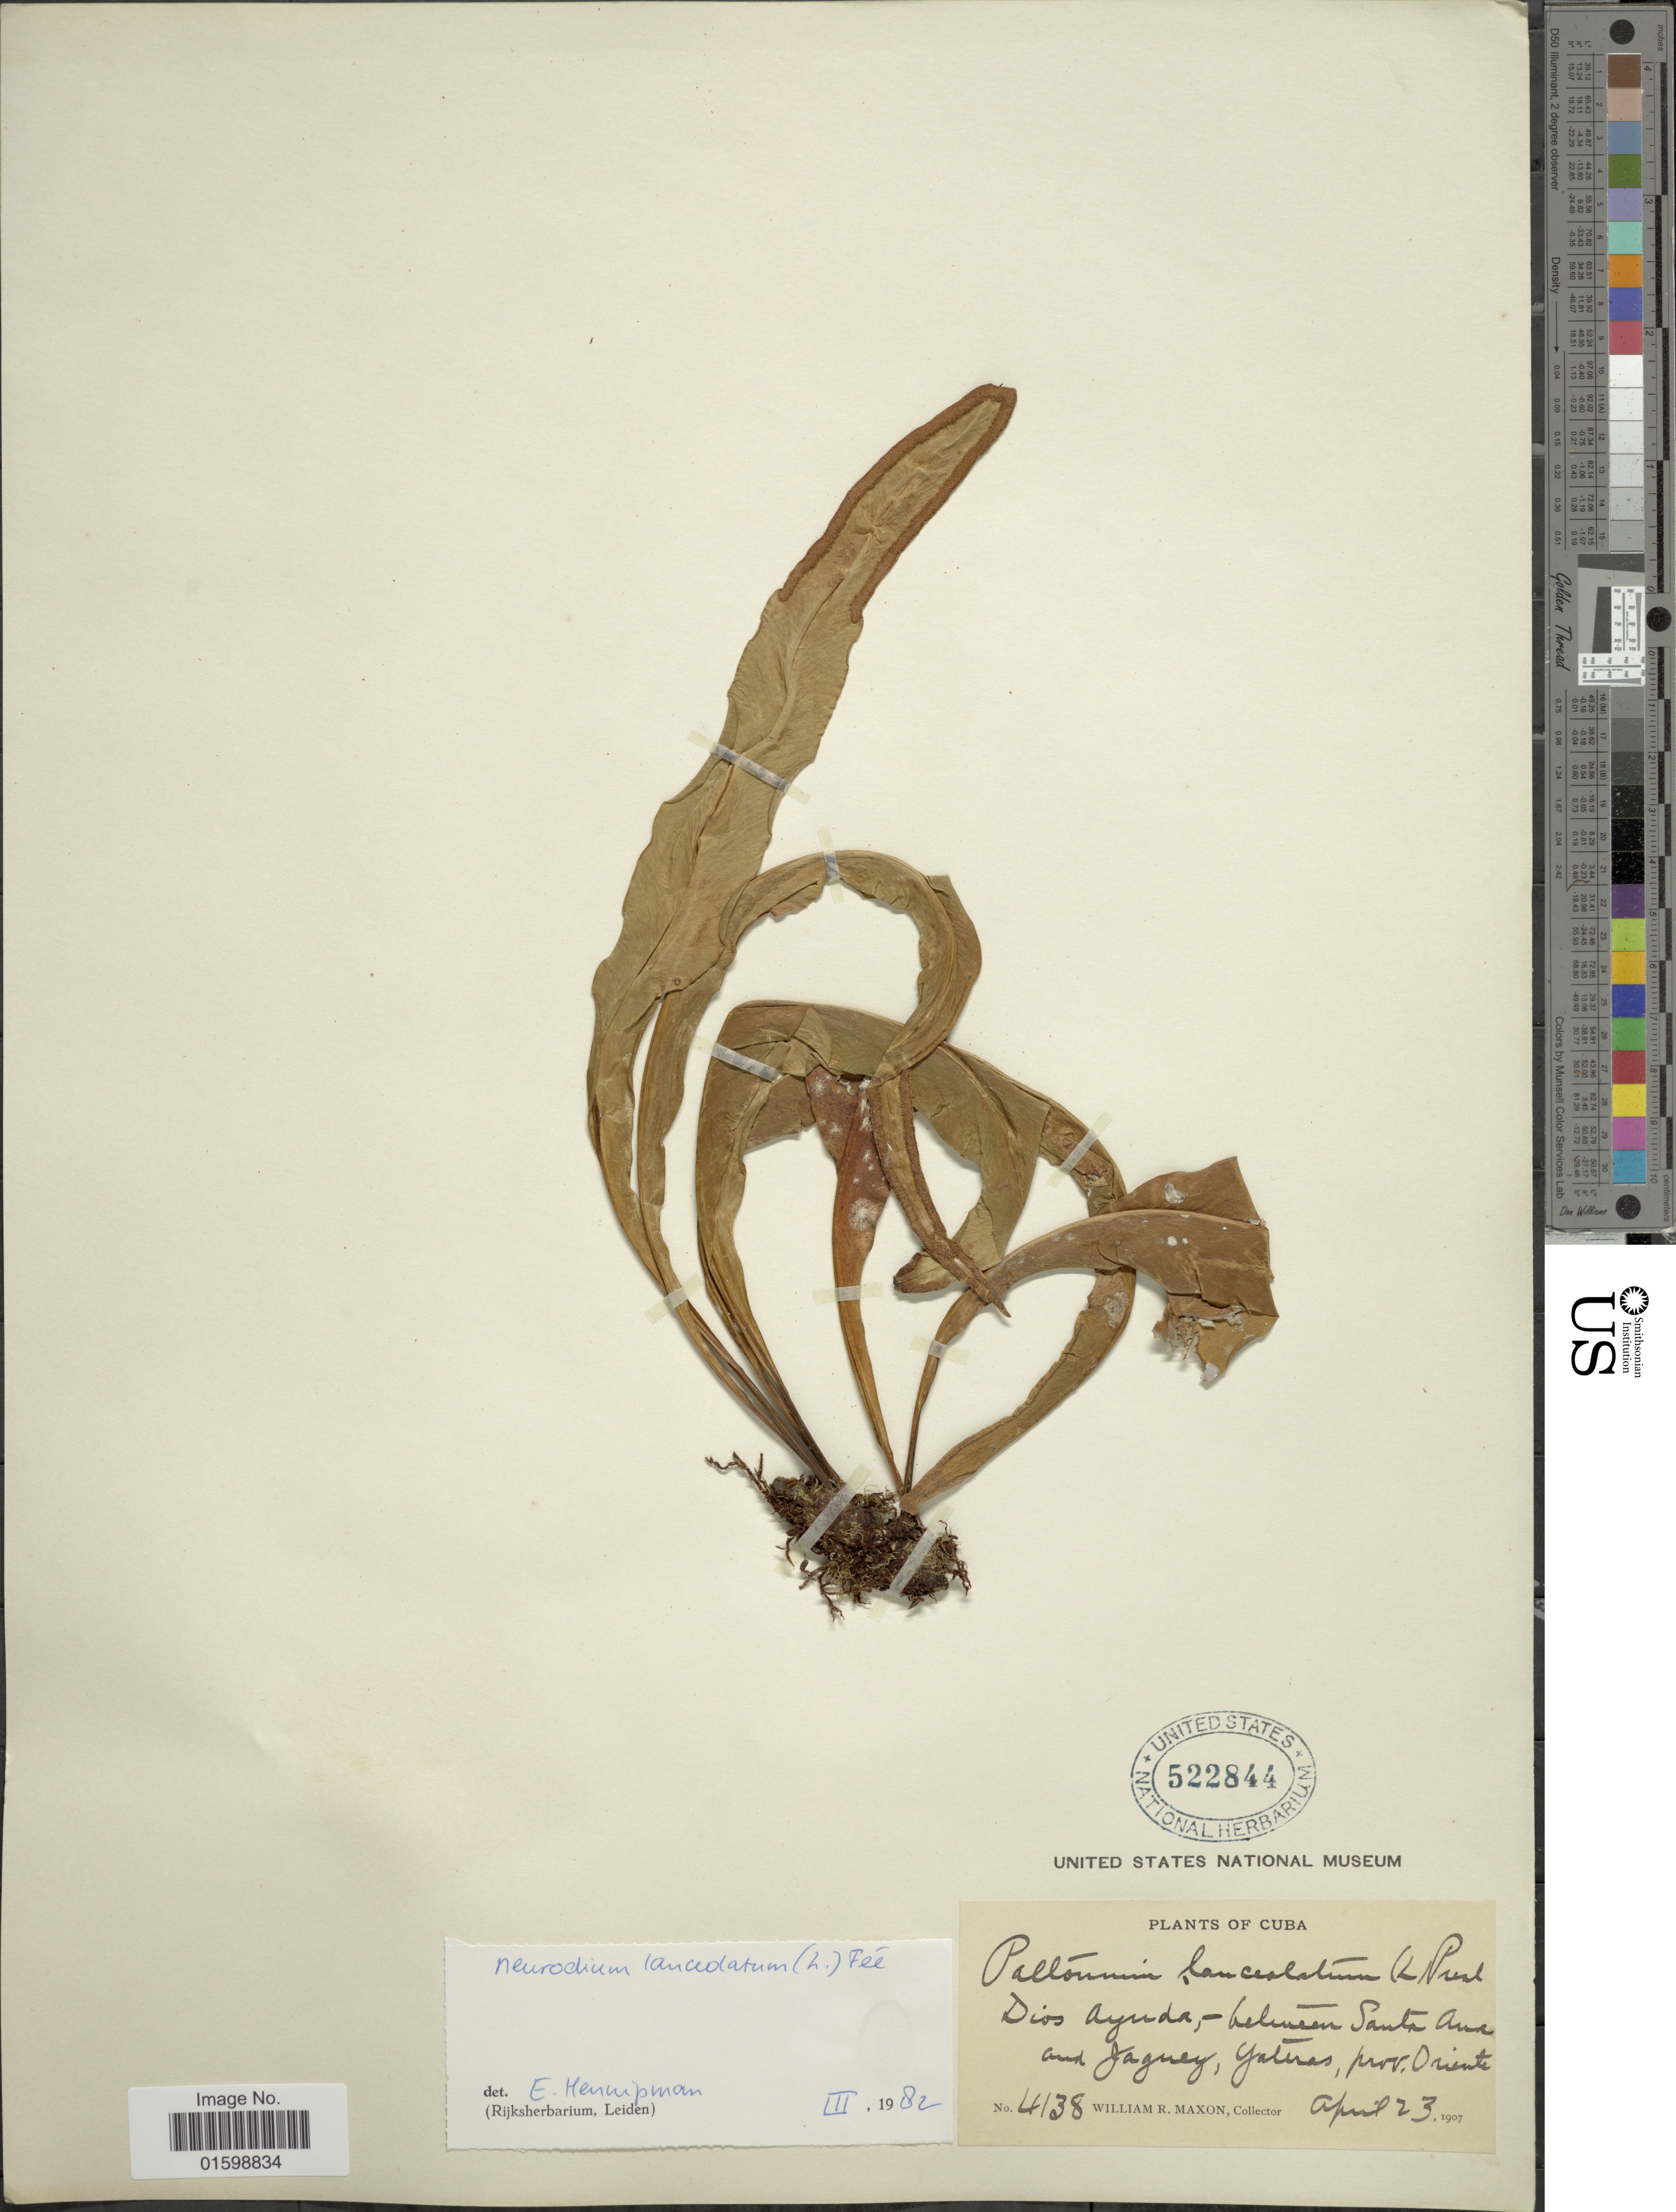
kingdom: Plantae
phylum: Tracheophyta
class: Polypodiopsida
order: Polypodiales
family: Polypodiaceae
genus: Pleopeltis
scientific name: Pleopeltis marginata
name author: A.R. Sm. & Tejero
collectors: W. R. Maxon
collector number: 4138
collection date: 1907-04-23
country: Cuba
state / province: Guantanamo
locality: Dios Ayuda, between Santa Ana and Jagüey, Yatéras. Prov. Oriente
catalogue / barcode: US 522844